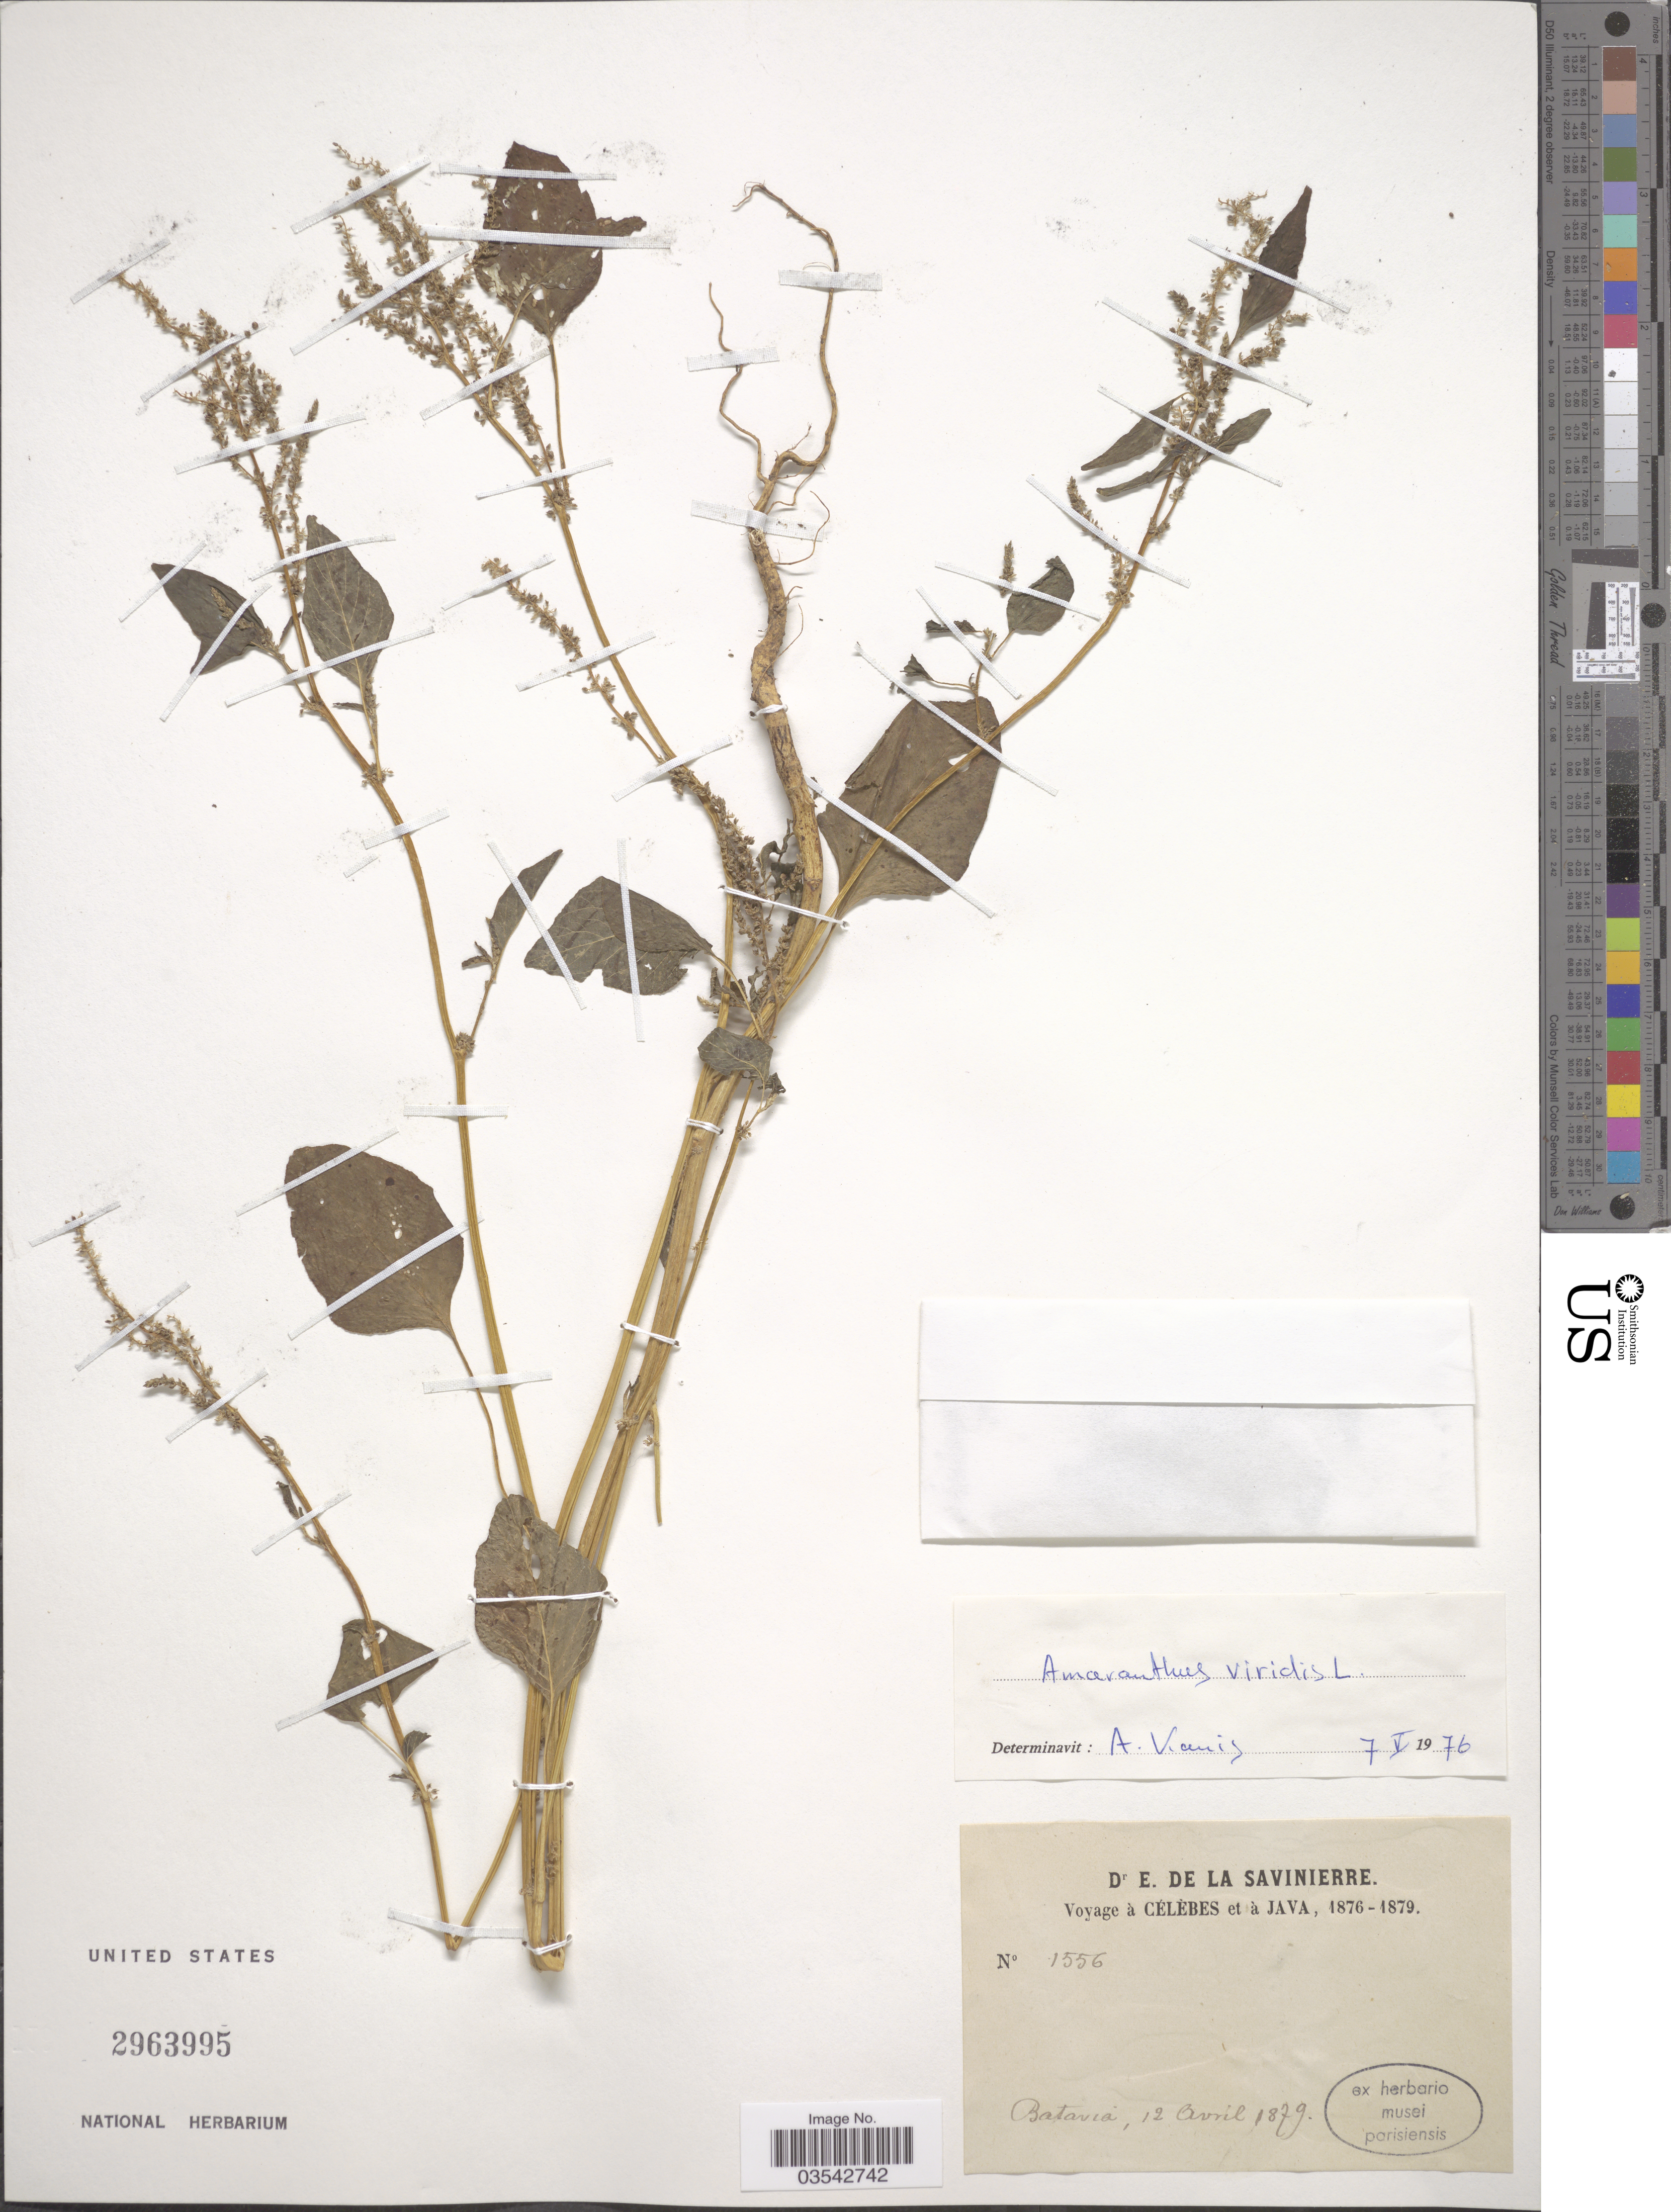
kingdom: Plantae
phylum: Tracheophyta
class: Magnoliopsida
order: Caryophyllales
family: Amaranthaceae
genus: Amaranthus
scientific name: Amaranthus viridis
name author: L.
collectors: E. De la Savinierre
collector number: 1556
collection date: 1879-04-12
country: Indonesia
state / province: Java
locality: Célèbes. Batavia.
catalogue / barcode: US 2963995